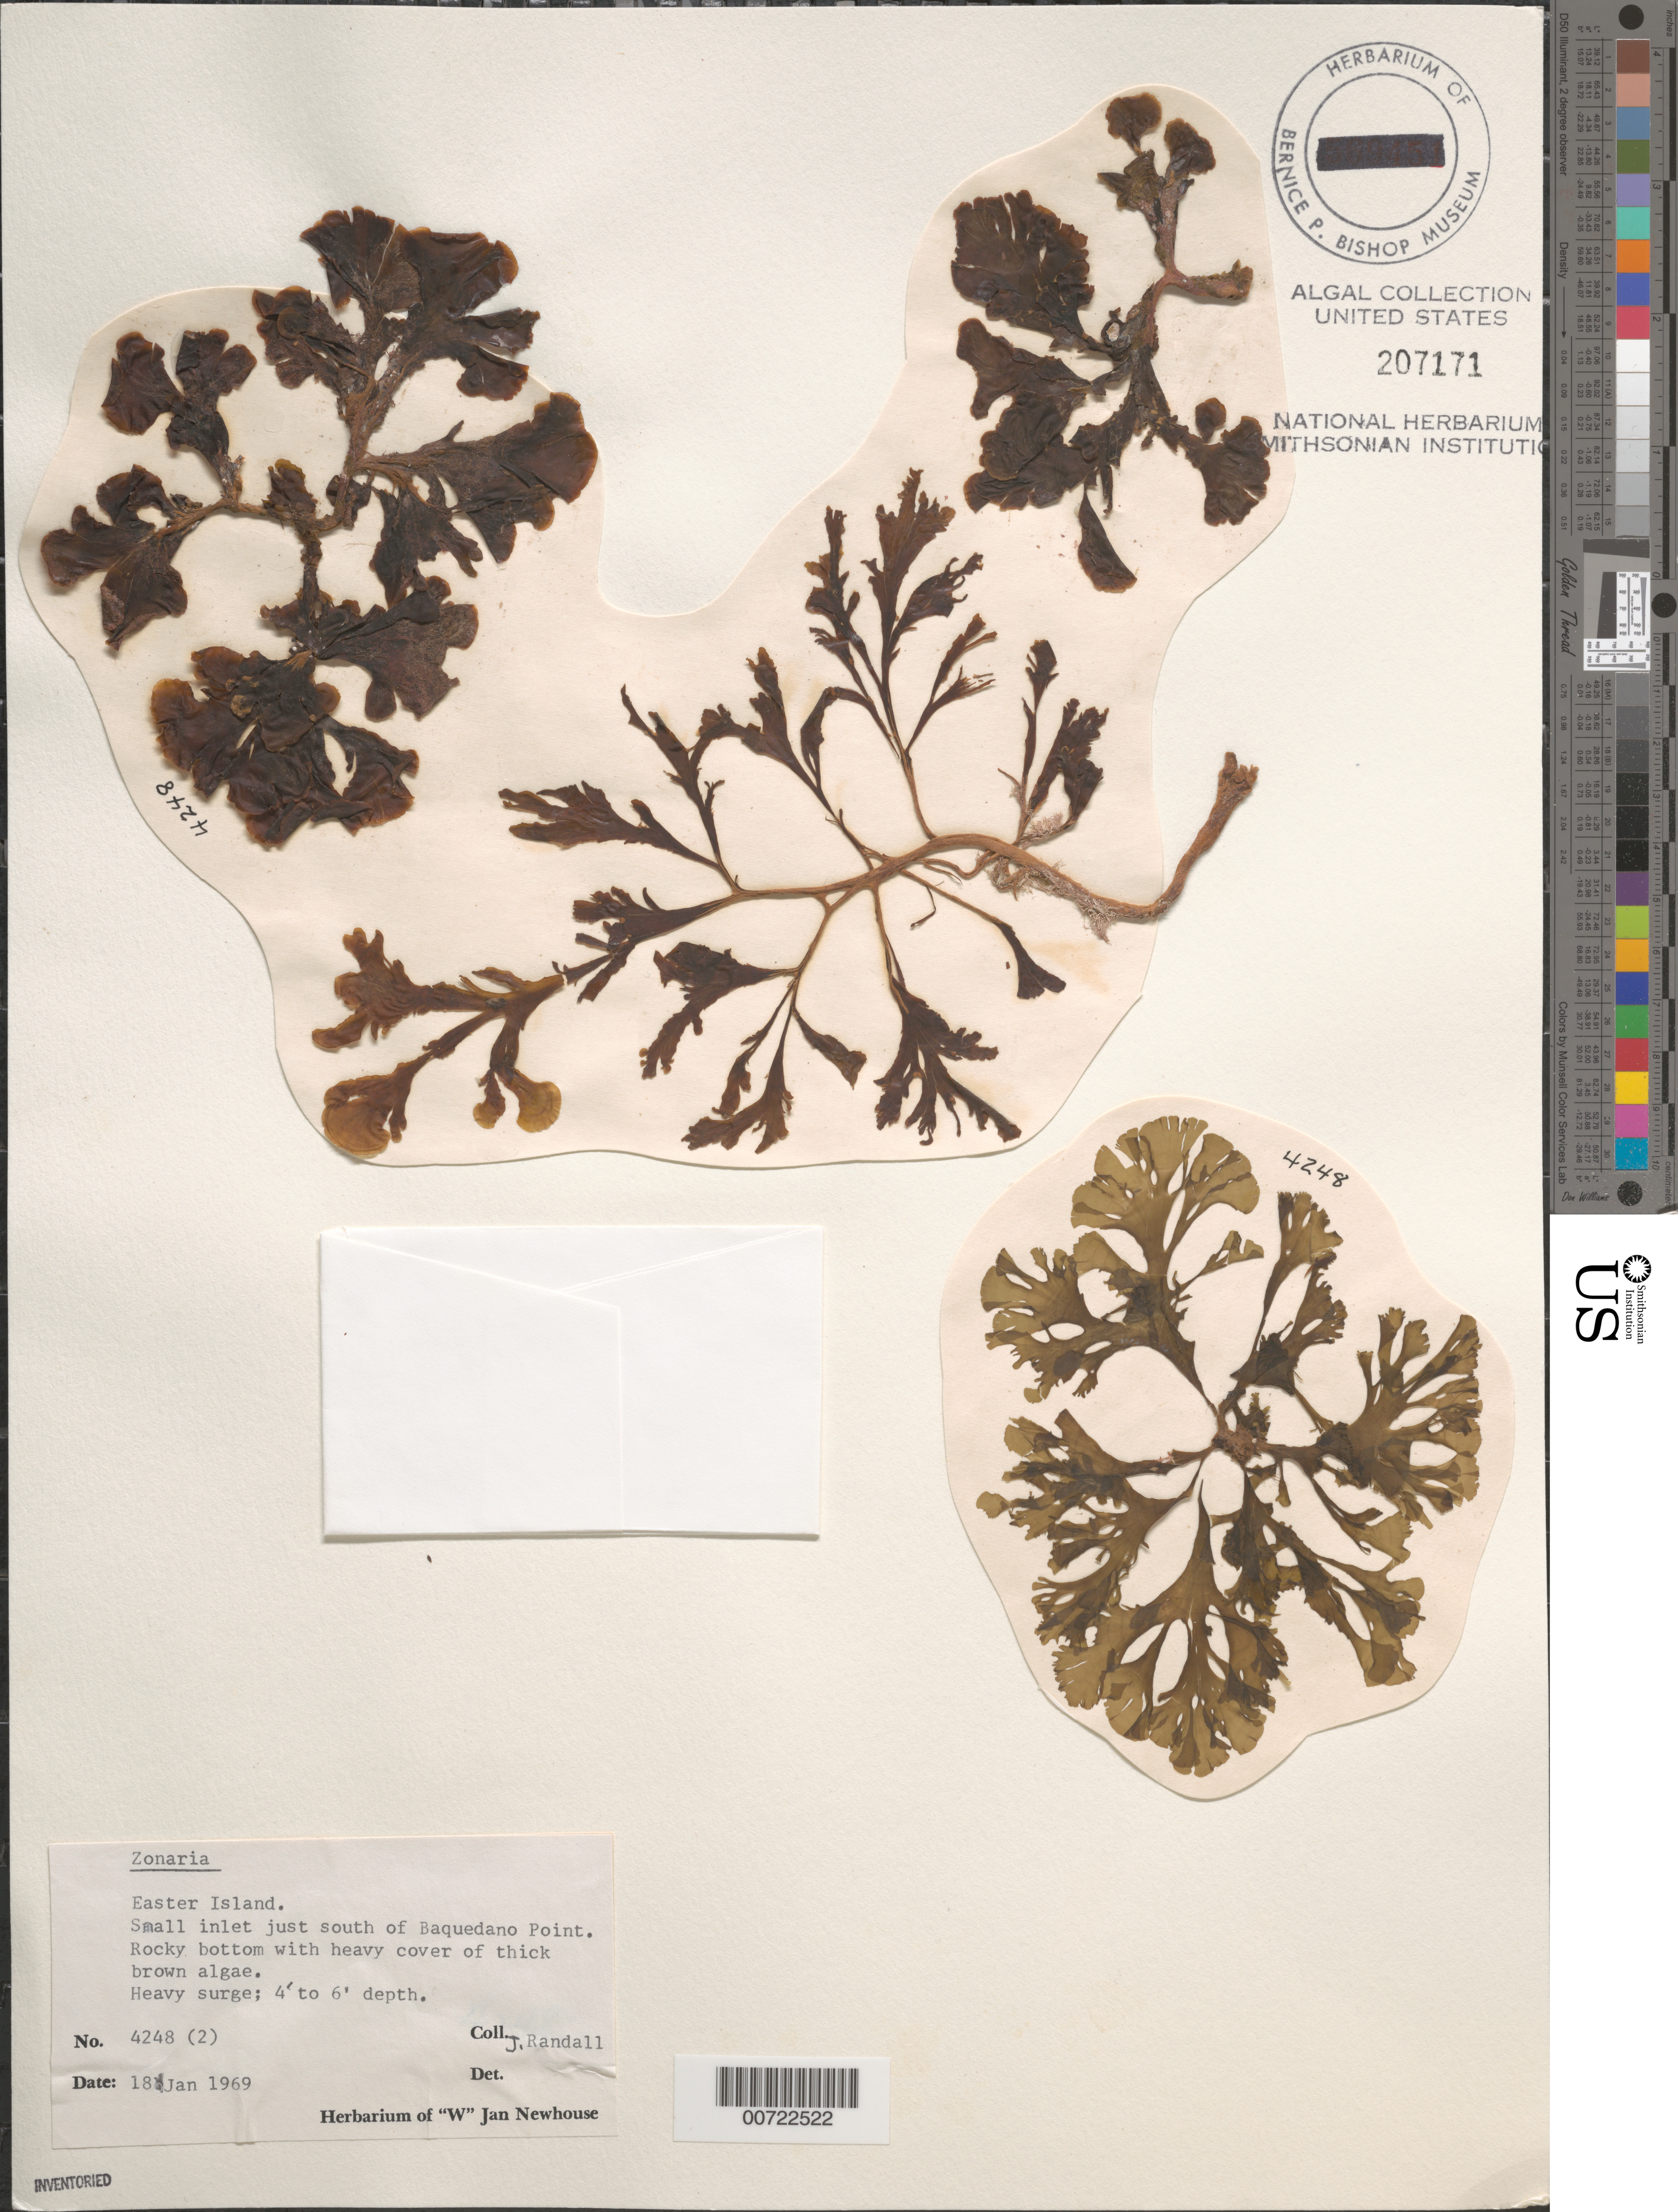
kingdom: Chromista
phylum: Ochrophyta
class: Phaeophyceae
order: Dictyotales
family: Dictyotaceae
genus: Zonaria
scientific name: Zonaria sp.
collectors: J. Randall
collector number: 4248 (2)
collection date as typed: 18 Jan 1969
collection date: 1969-01-18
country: Chile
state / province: Valparaíso (V)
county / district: Isla de Pascua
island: Pascua [Easter]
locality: Small islet (inlet?) just south of Baquedano Point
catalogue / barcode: US 207171